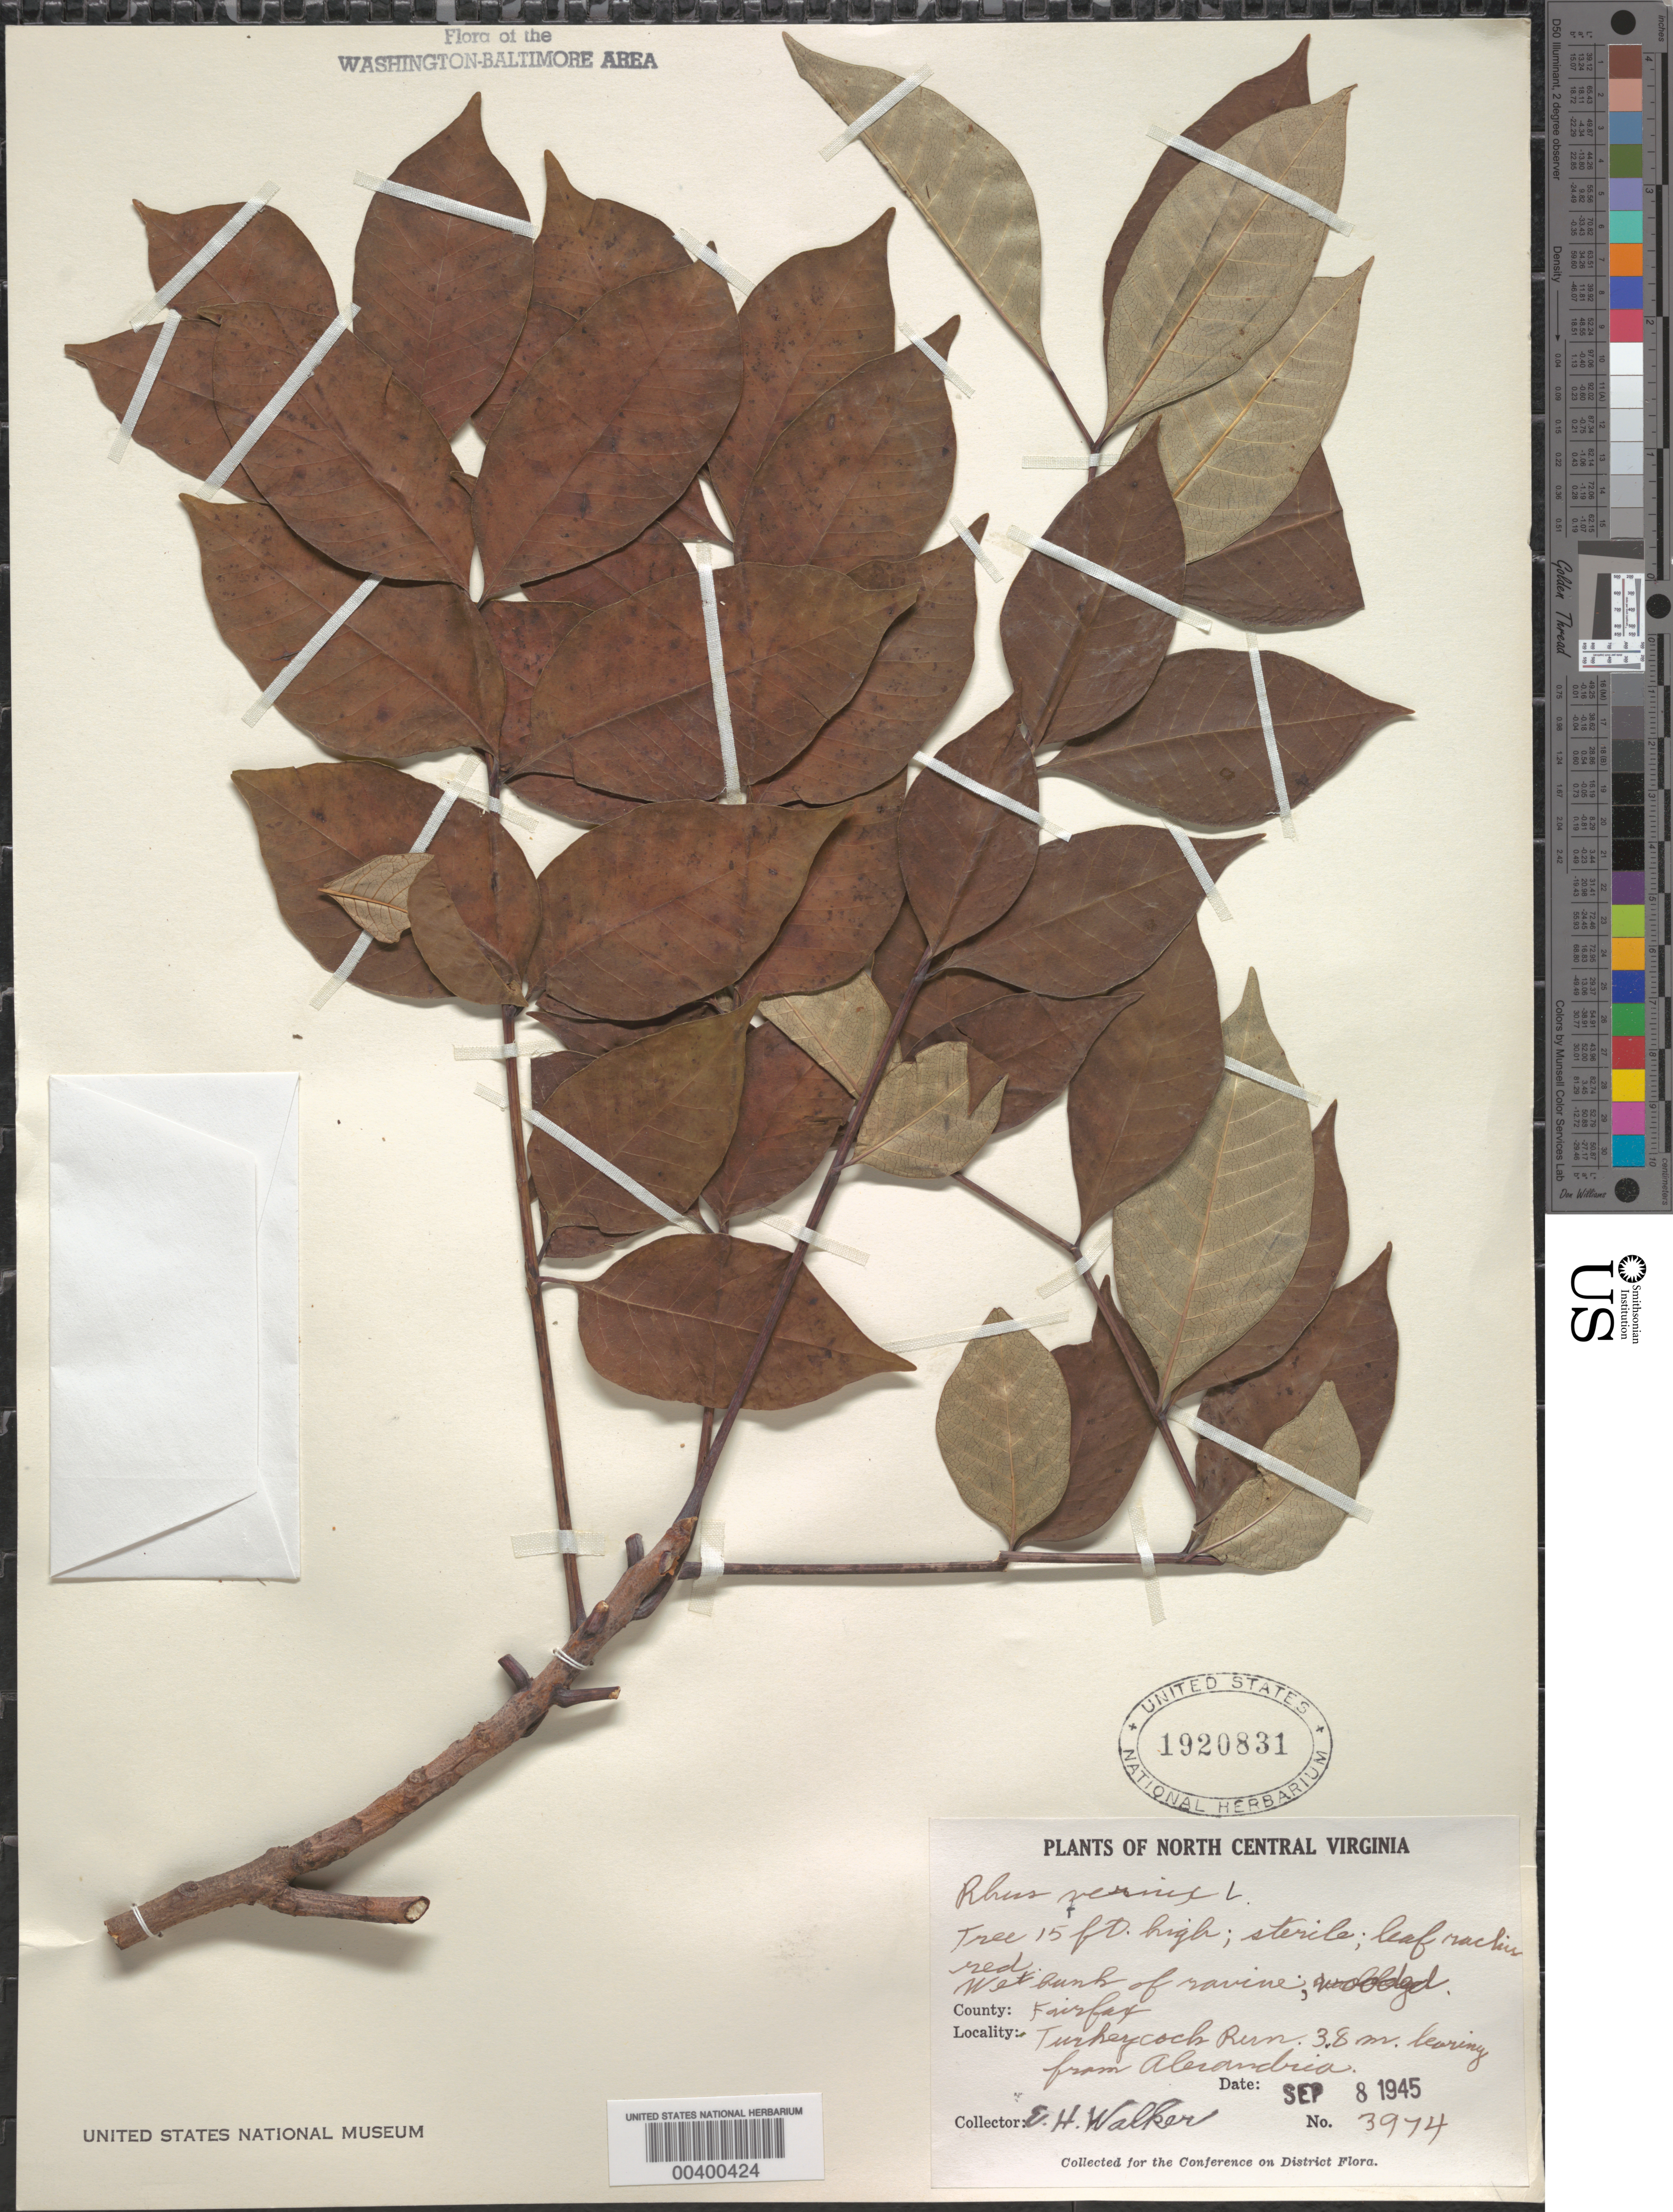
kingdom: Plantae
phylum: Tracheophyta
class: Magnoliopsida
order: Sapindales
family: Anacardiaceae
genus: Toxicodendron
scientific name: Toxicodendron vernix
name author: (L.) Kuntze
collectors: E. H. Walker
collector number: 3974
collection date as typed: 08 Sep 1945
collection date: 1945-09-08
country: United States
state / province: Virginia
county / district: Fairfax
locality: Turkeycock Run near Alexandria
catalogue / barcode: US 1920831